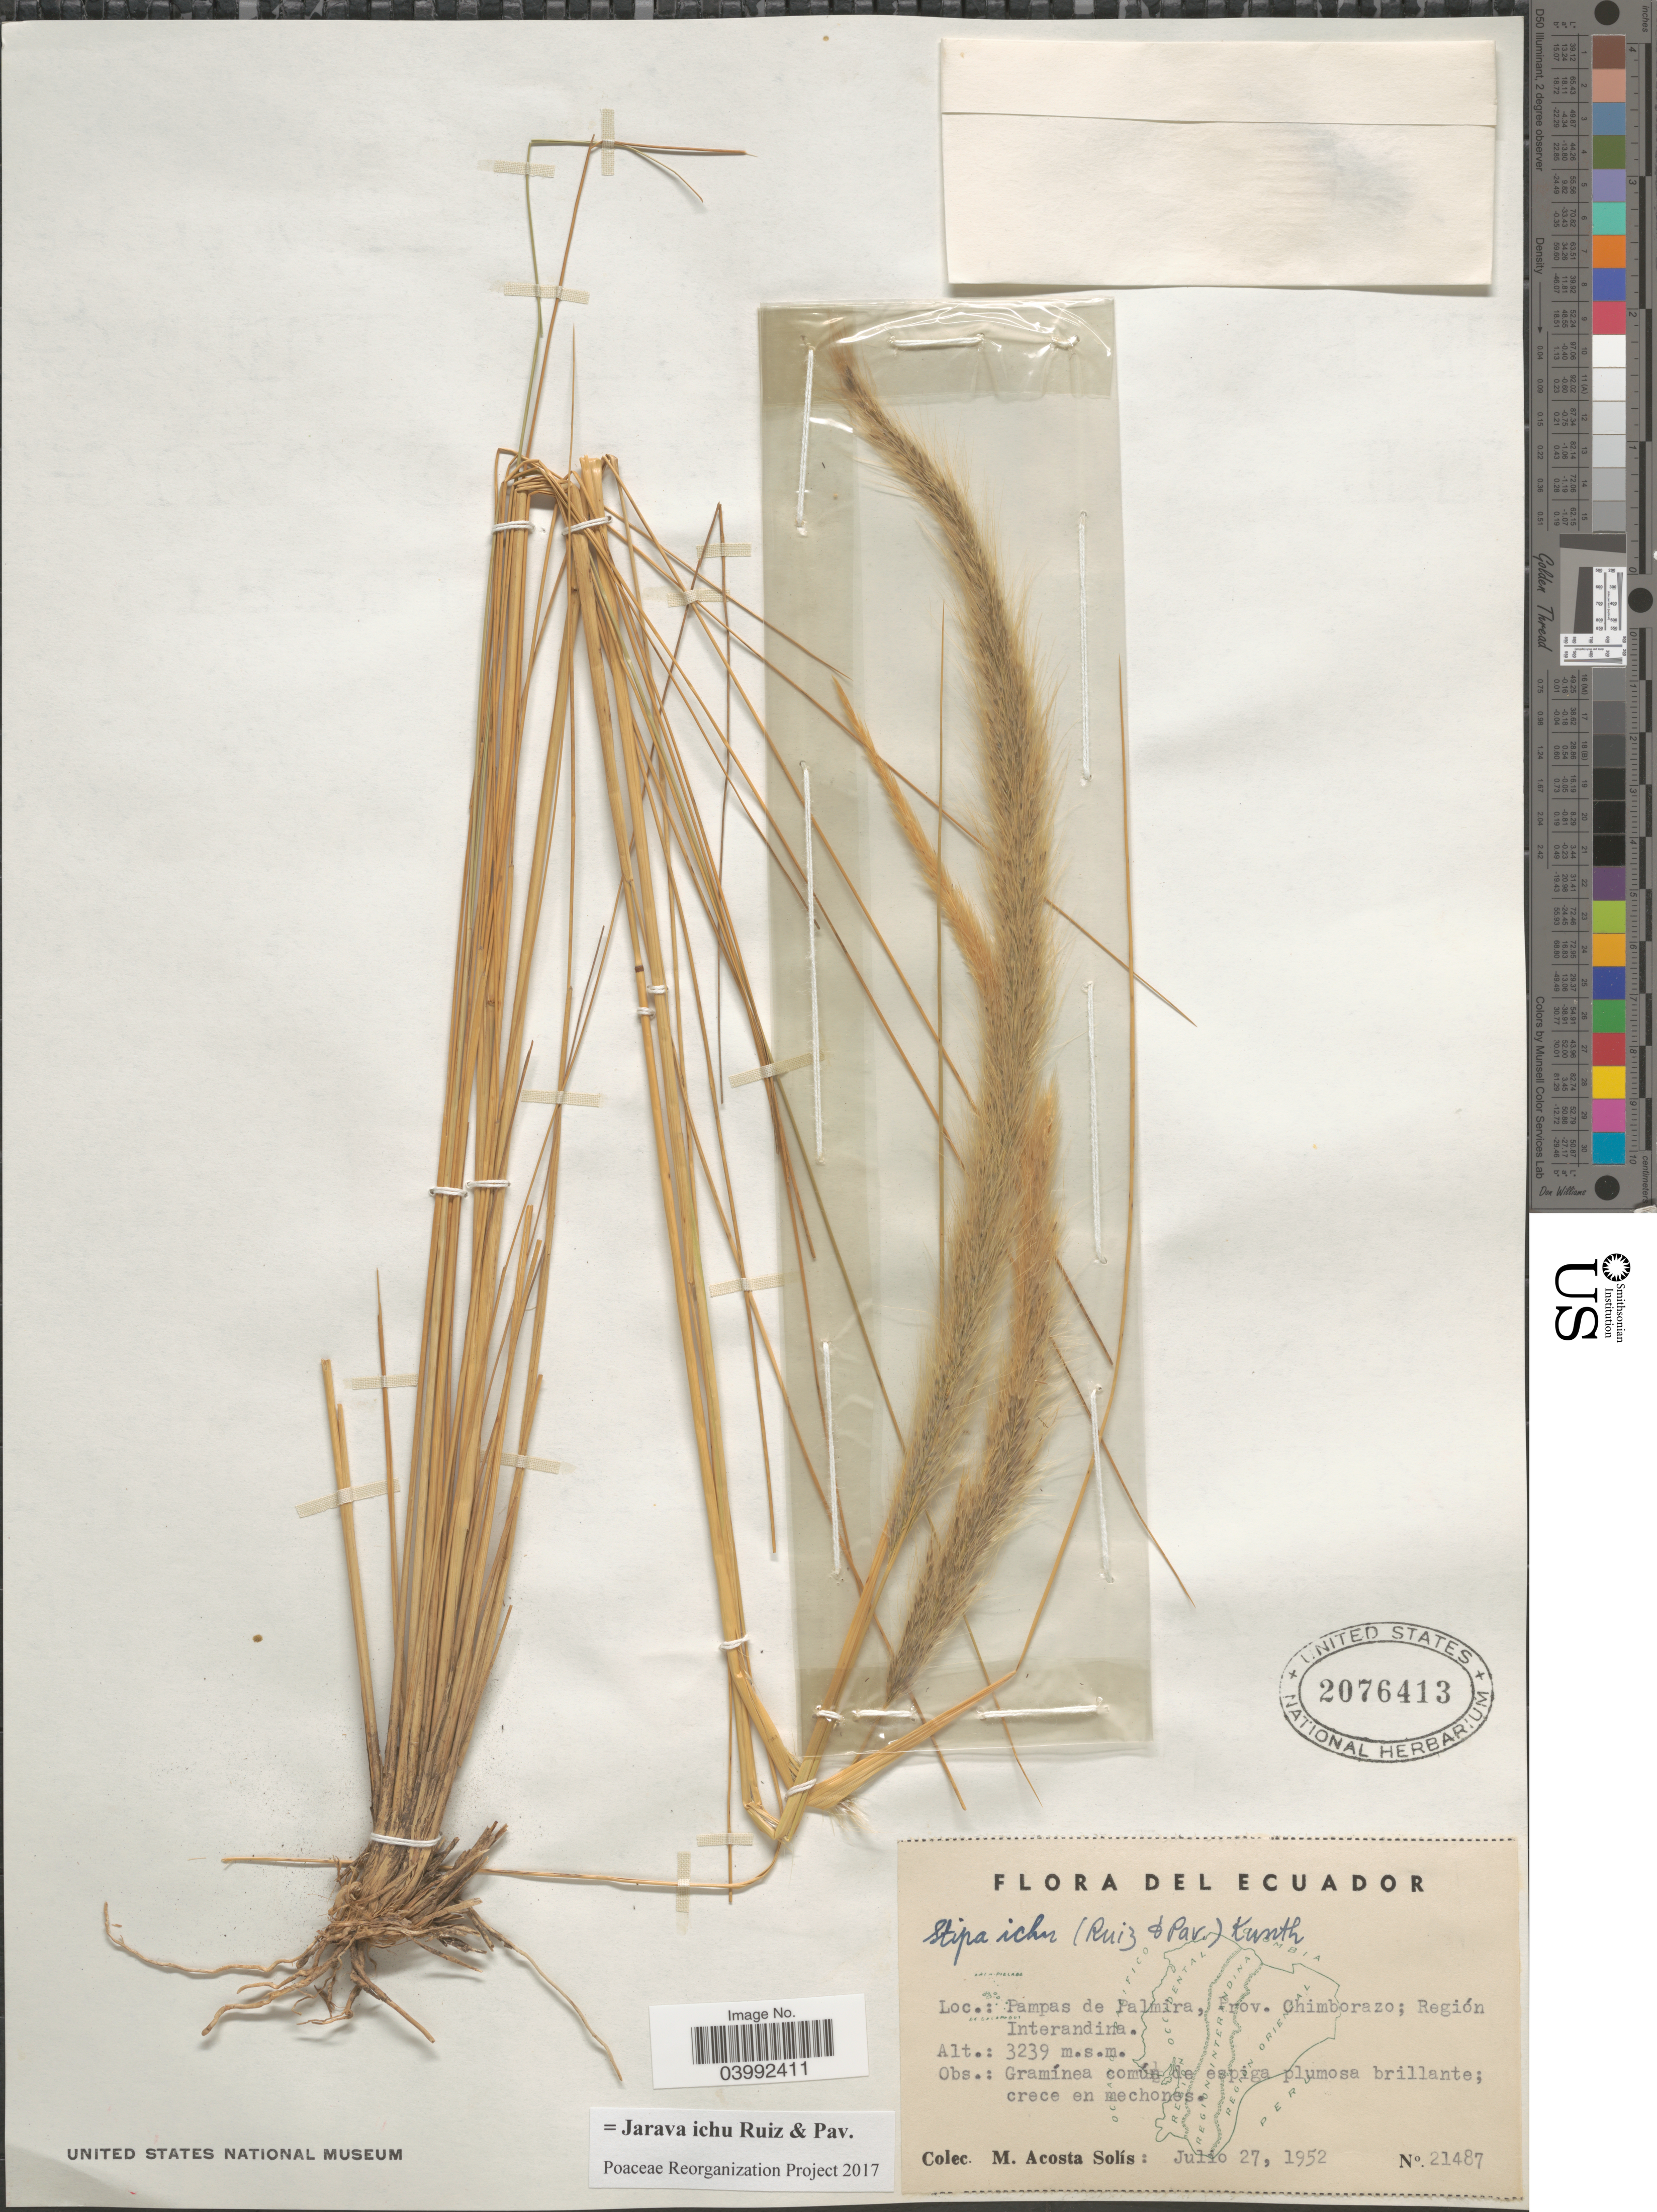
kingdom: Plantae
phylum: Tracheophyta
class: Liliopsida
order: Poales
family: Poaceae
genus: Jarava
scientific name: Jarava ichu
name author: Ruiz & Pav.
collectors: A. Acosta Solis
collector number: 21487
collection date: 1952-07-27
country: Ecuador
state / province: Chimborazo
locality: Pampas de Palmira; Región Interandina.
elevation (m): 3239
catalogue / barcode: US 2076413